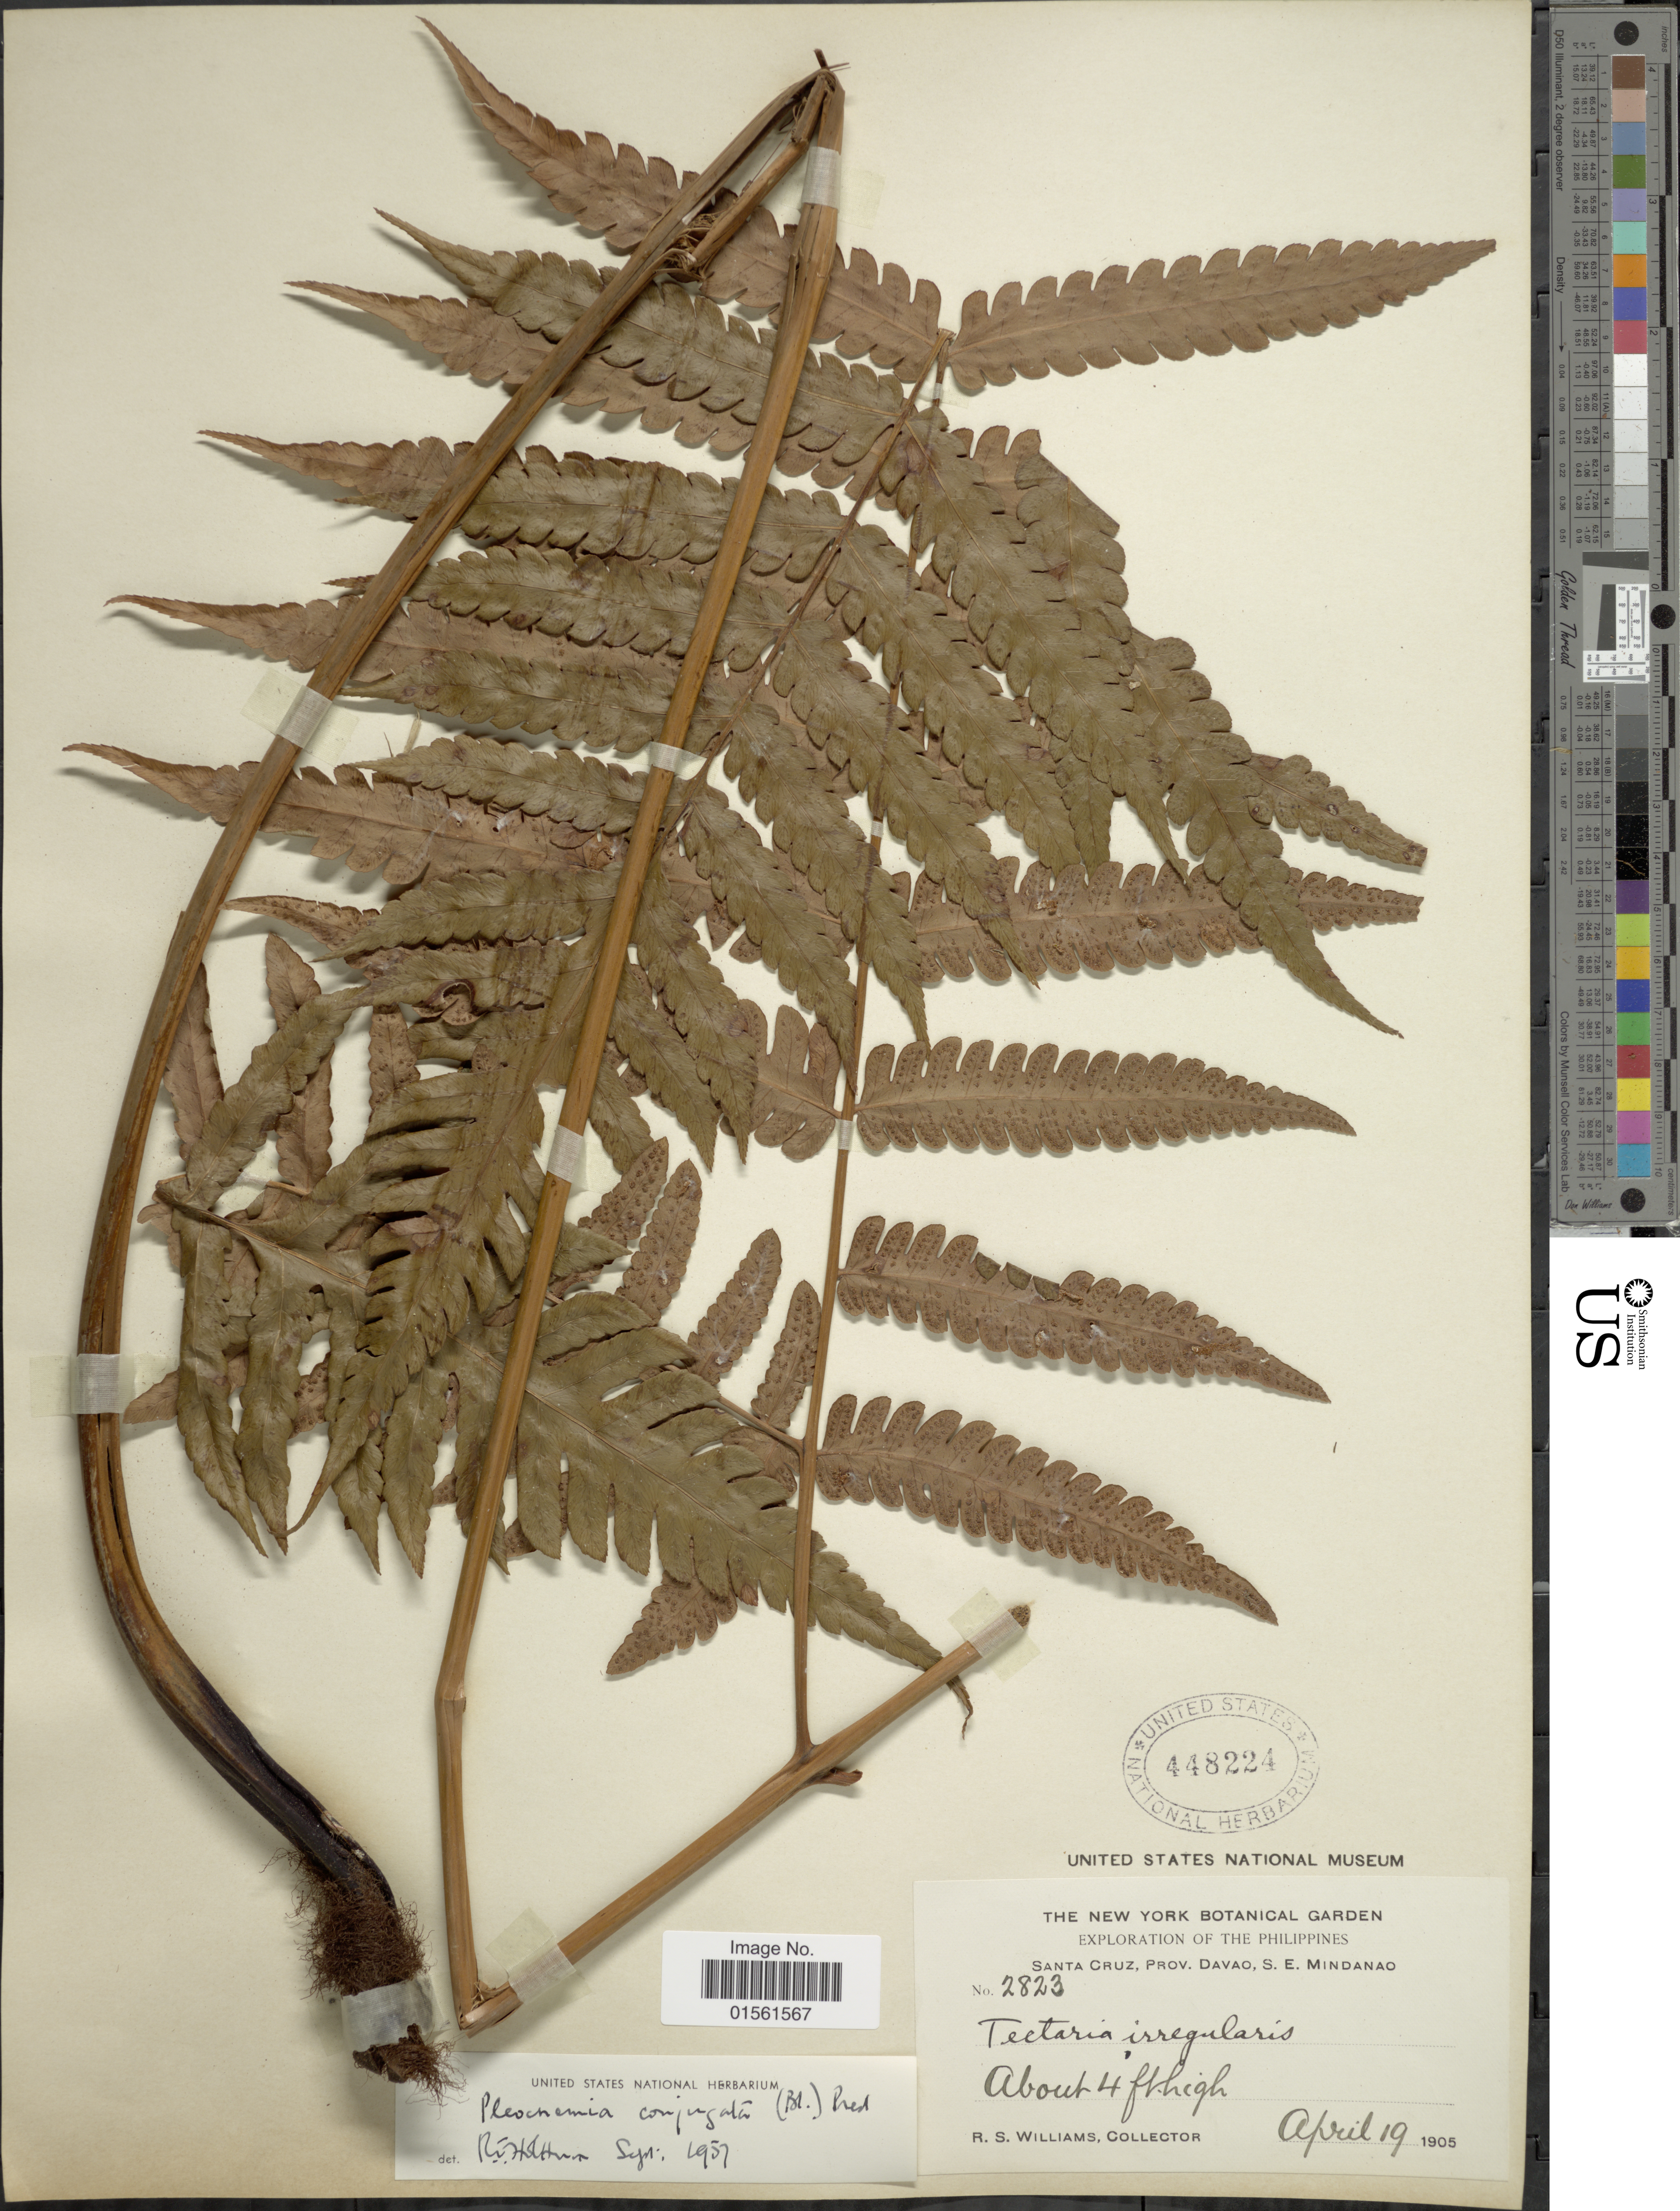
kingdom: Plantae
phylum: Tracheophyta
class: Polypodiopsida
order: Polypodiales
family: Dryopteridaceae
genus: Pleocnemia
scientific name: Pleocnemia conjugata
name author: (Blume) C. Presl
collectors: R. S. Williams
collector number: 2823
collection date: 1905-04-19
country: Philippines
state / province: Davao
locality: Santa Cruz, Prov. Davao, S.E. Mindanao.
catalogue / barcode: US 448224